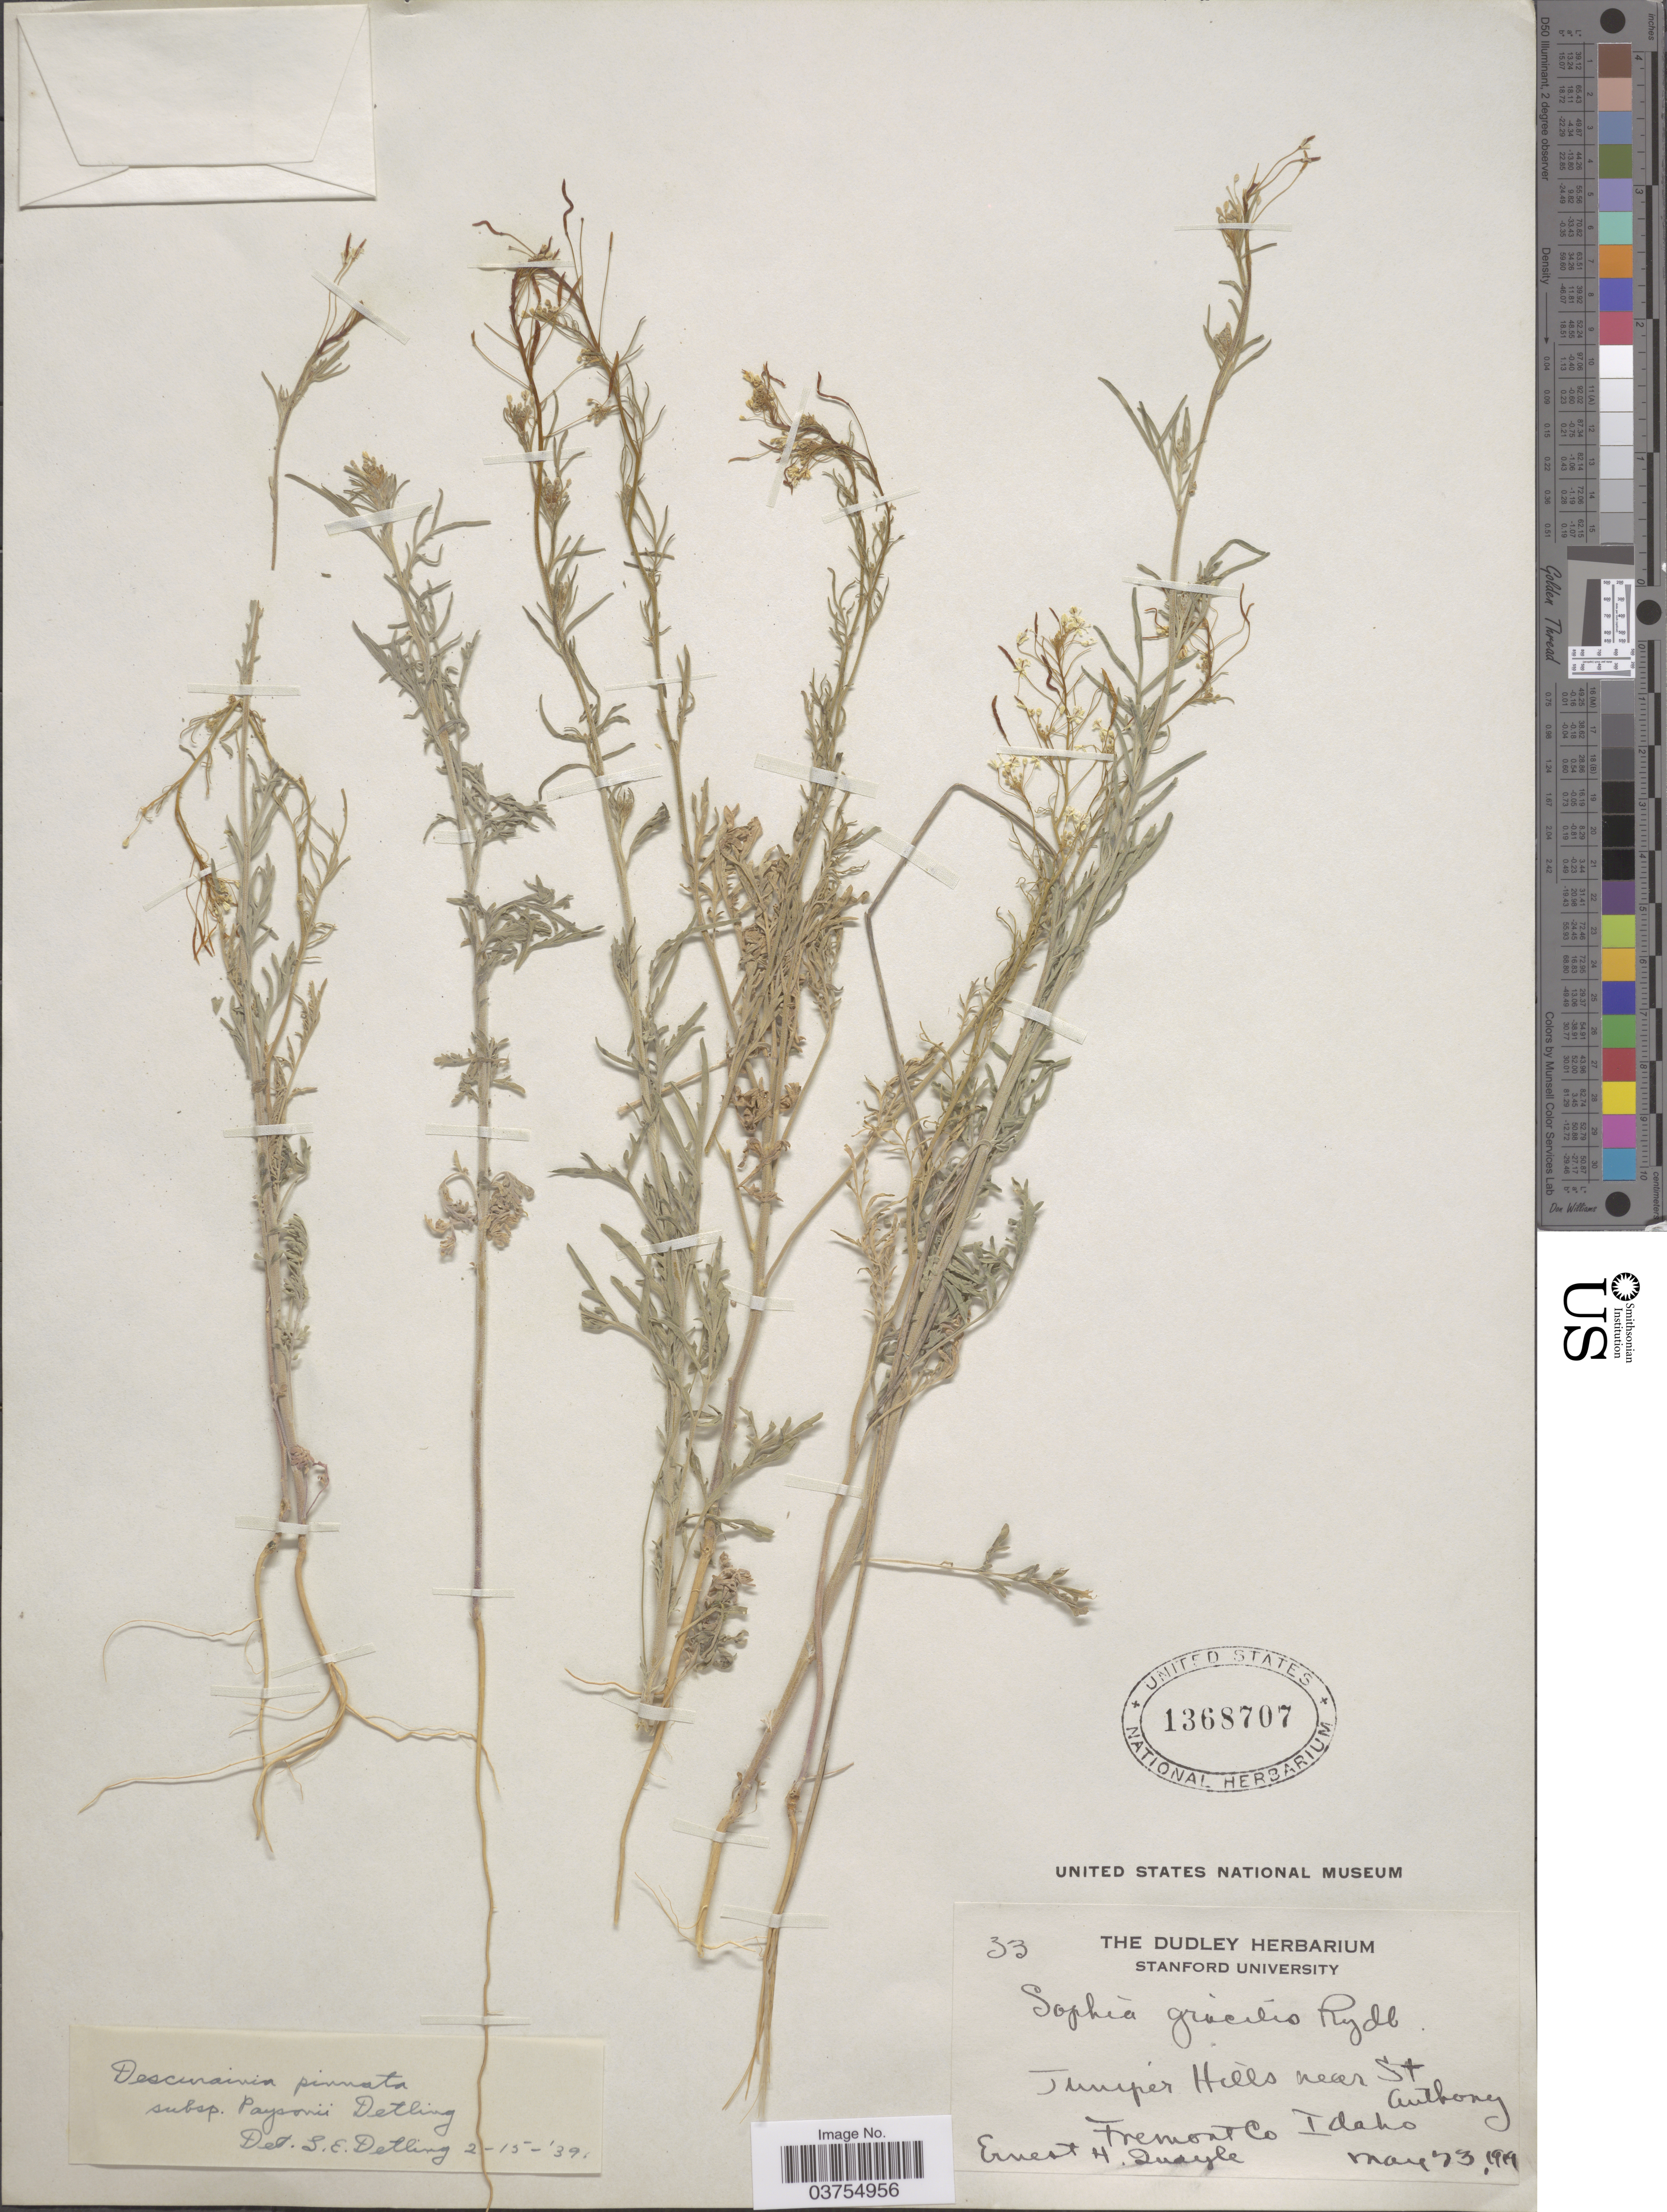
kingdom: Plantae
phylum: Tracheophyta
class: Magnoliopsida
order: Brassicales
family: Brassicaceae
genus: Descurainia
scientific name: Descurainia pinnata subsp. paysonii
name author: (C.A. Mey.) Detling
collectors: E. Quayle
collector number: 33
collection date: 1919-05-23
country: United States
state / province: Idaho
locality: Juniper Hills near St Anthony. Fremont Co.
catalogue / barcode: US 1368707